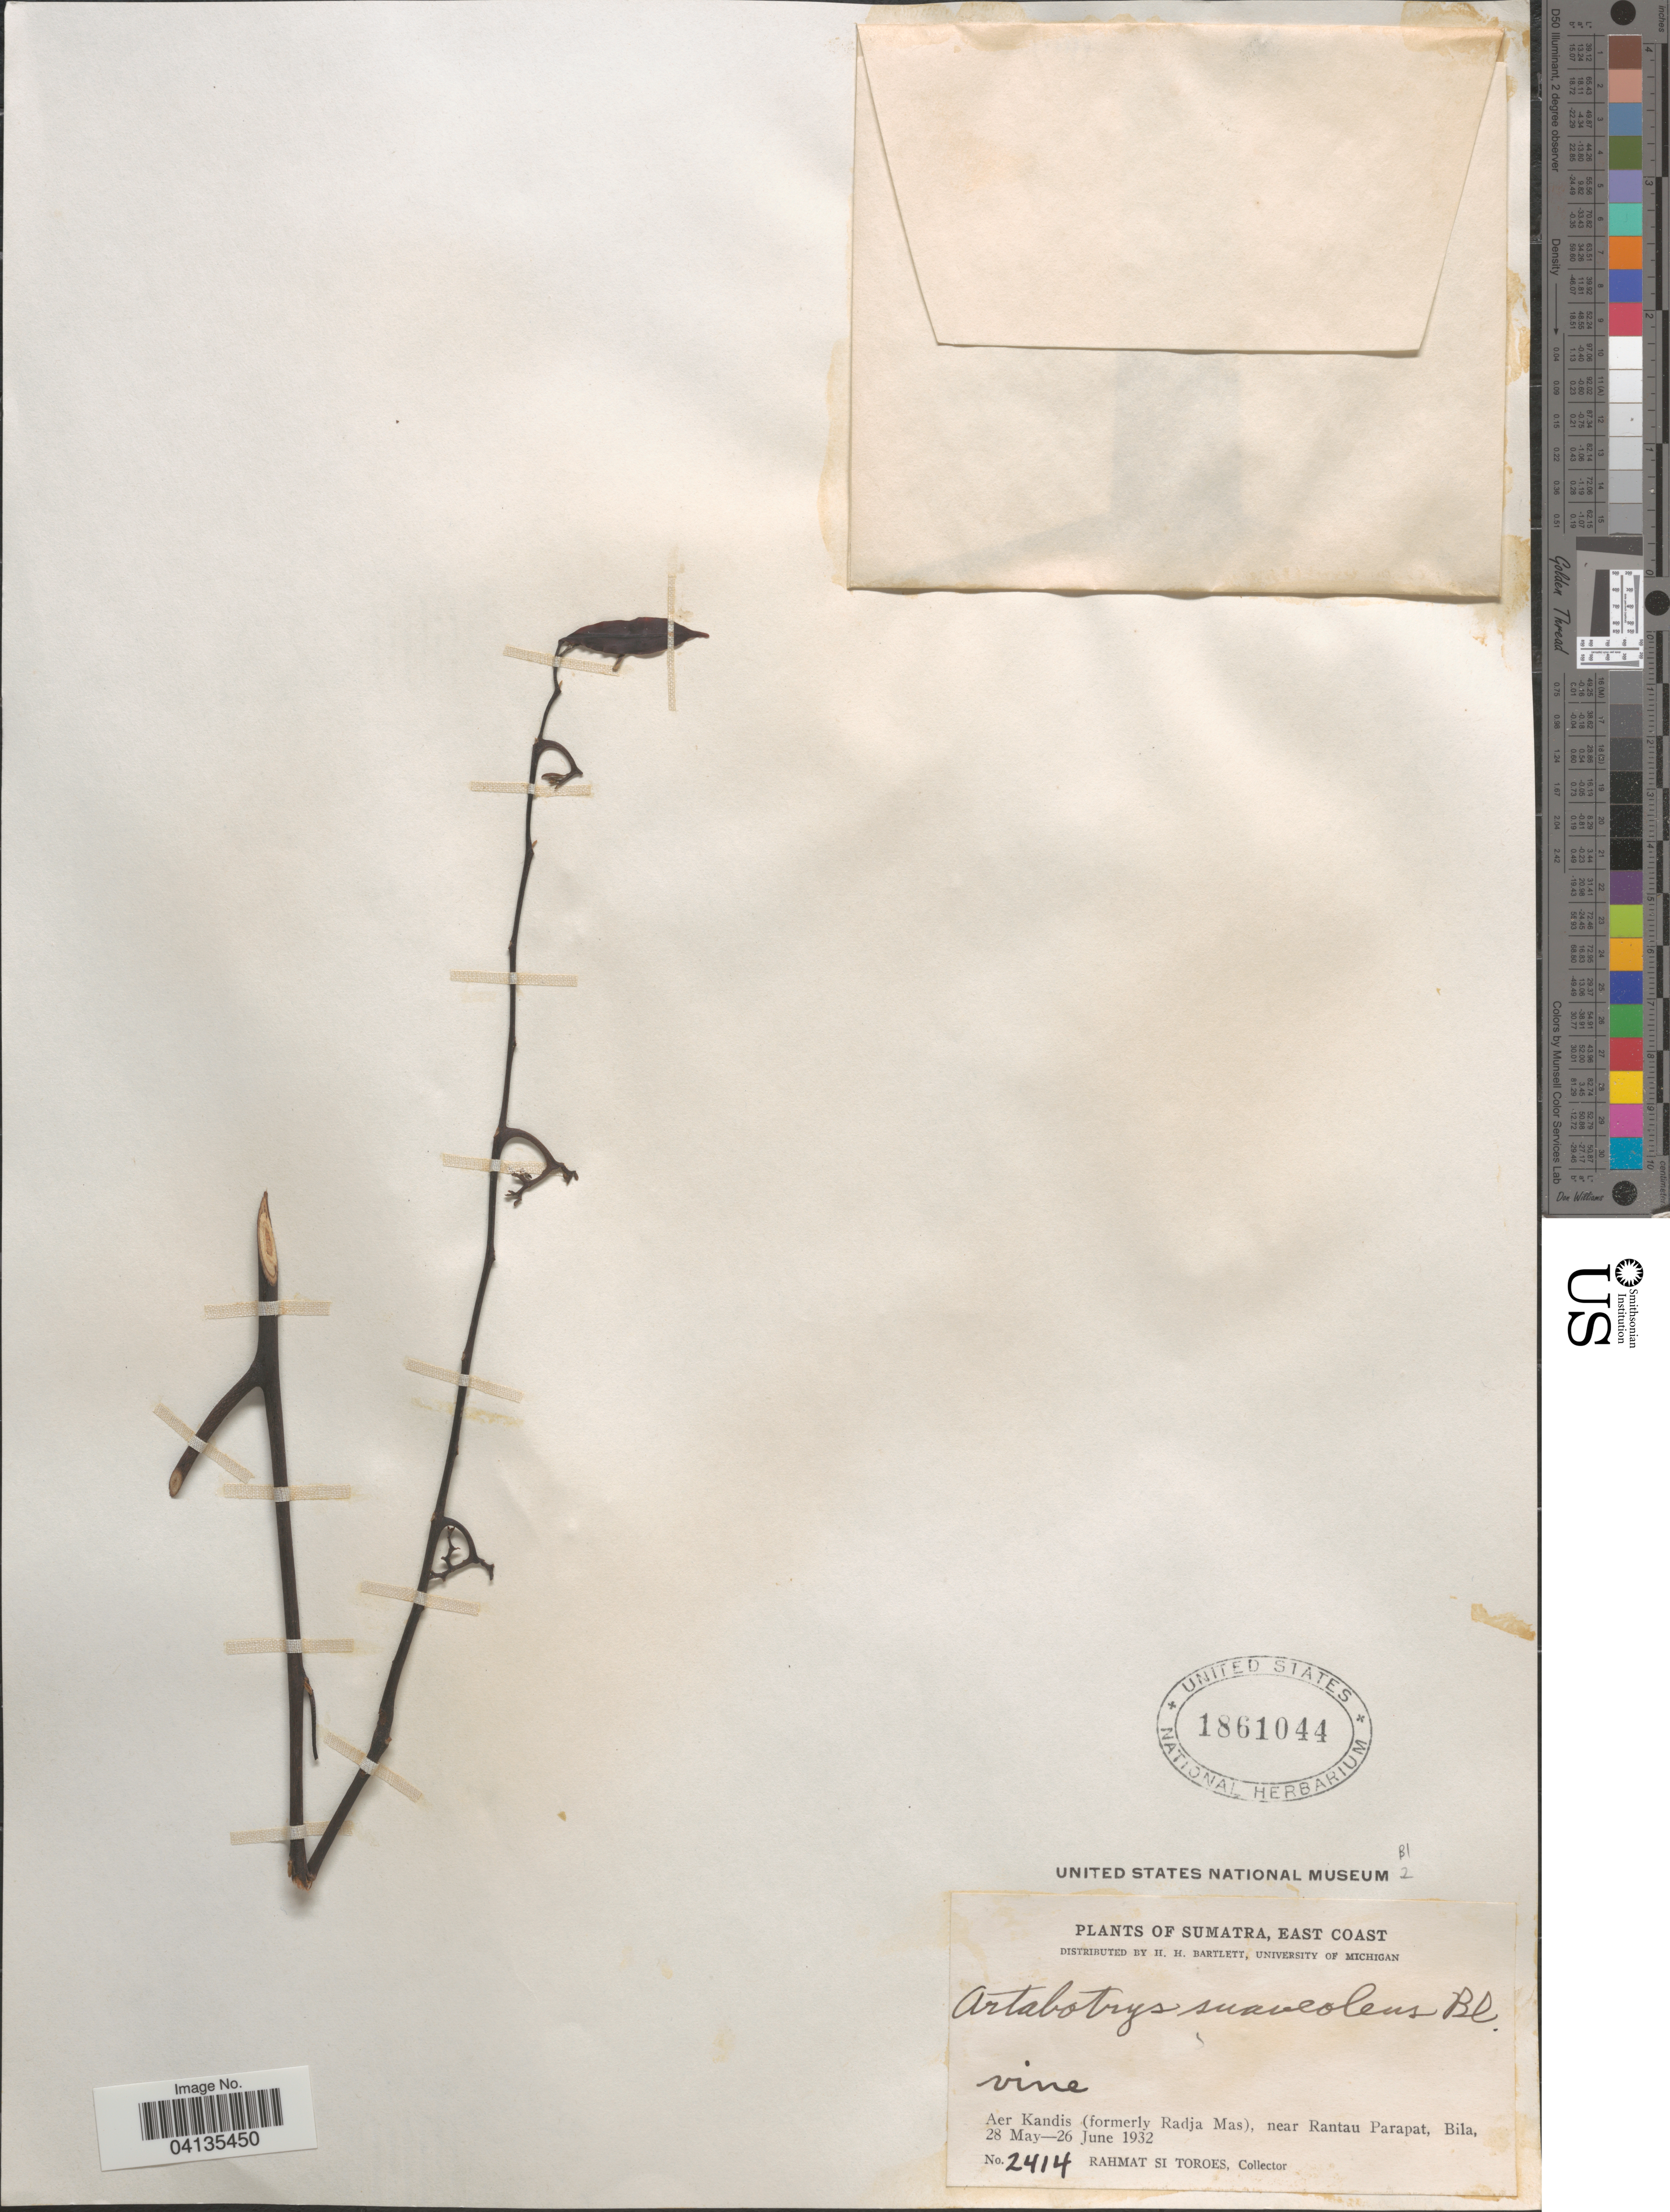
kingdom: Plantae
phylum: Tracheophyta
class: Magnoliopsida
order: Magnoliales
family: Annonaceae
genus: Artabotrys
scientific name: Artabotrys suaveolens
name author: (Blume) Blume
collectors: Rahmat Si Boeea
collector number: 2414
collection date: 1932-05-28/1932-06-26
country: Indonesia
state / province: Sumatra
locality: East Coast. Aer Kandis (formerly Radja Mas), near Rantau Parapat, Bila.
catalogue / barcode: US 1861044